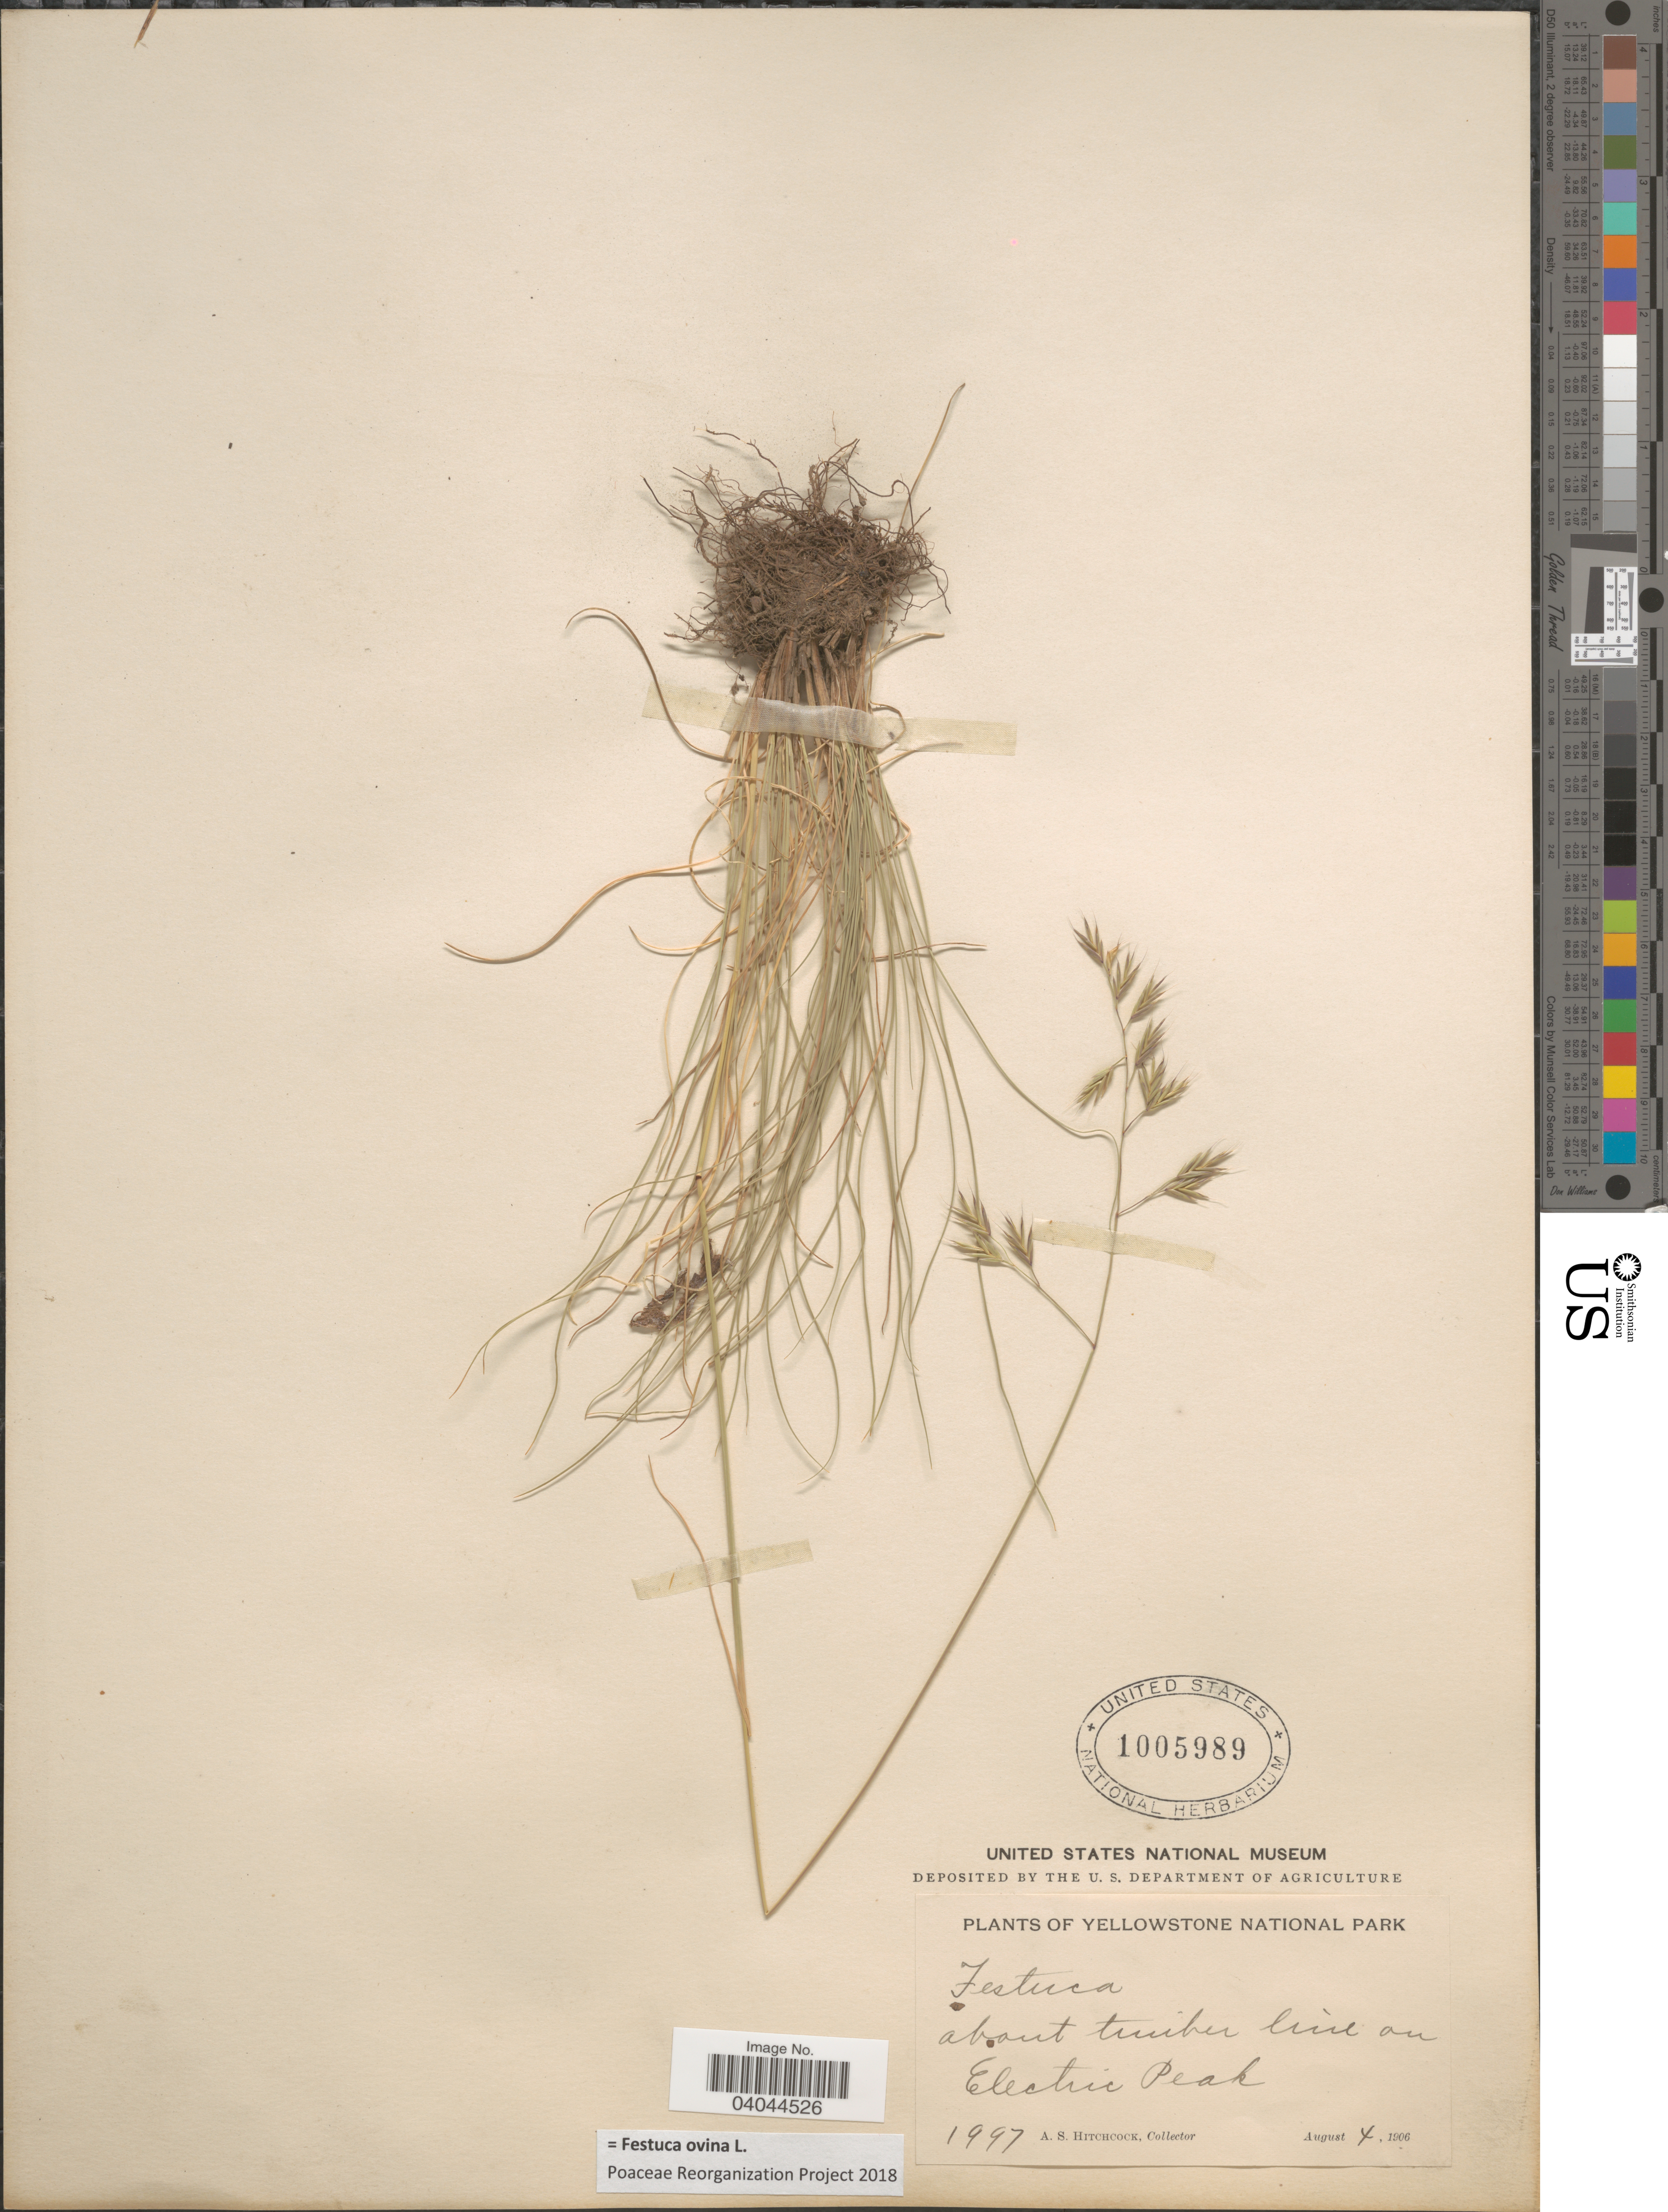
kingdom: Plantae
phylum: Tracheophyta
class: Liliopsida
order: Poales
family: Poaceae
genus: Festuca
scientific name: Festuca ovina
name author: L.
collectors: A. S. Hitchcock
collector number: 1997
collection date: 1906-08-04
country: United States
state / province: Wyoming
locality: Yellowstone National Park. About timber line on Electric Peak.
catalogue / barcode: US 1005989